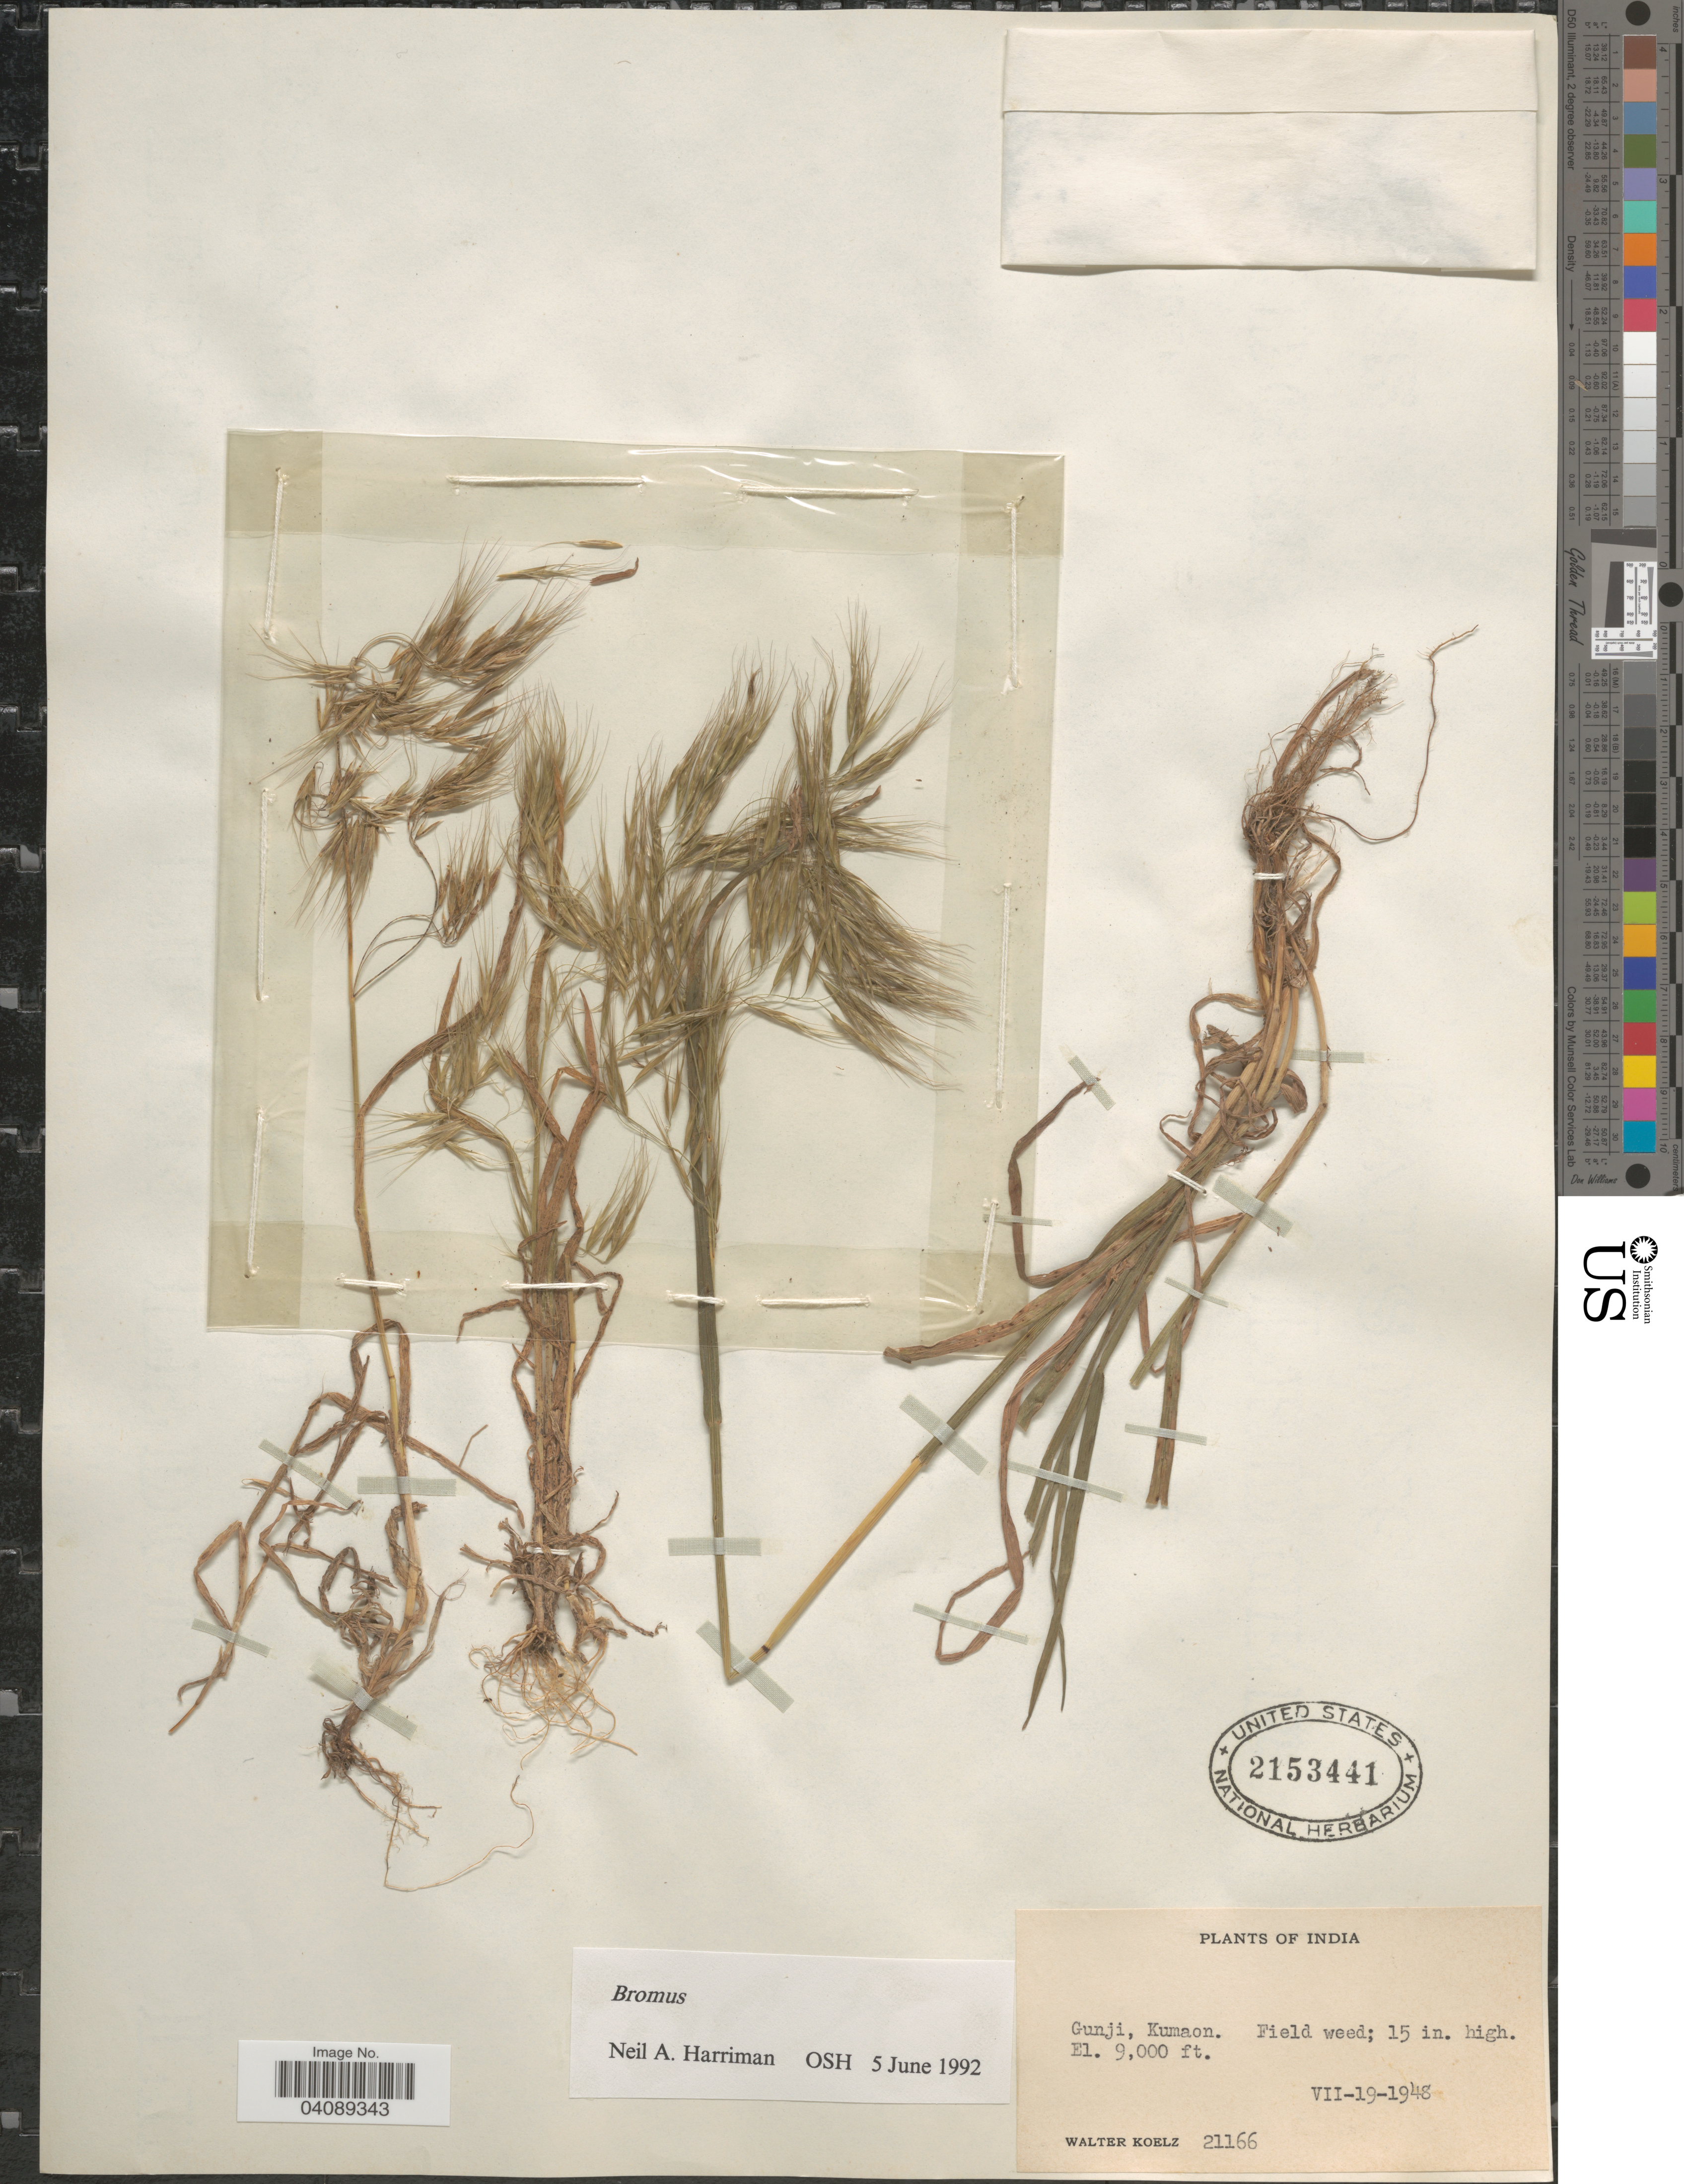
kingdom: Plantae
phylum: Tracheophyta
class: Liliopsida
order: Poales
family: Poaceae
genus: Bromus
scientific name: Bromus sp.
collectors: W. N. Koelz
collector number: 2116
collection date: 1948-07-19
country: India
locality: Gunji, Kumaon. Field weed.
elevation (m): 2743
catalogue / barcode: US 2153441